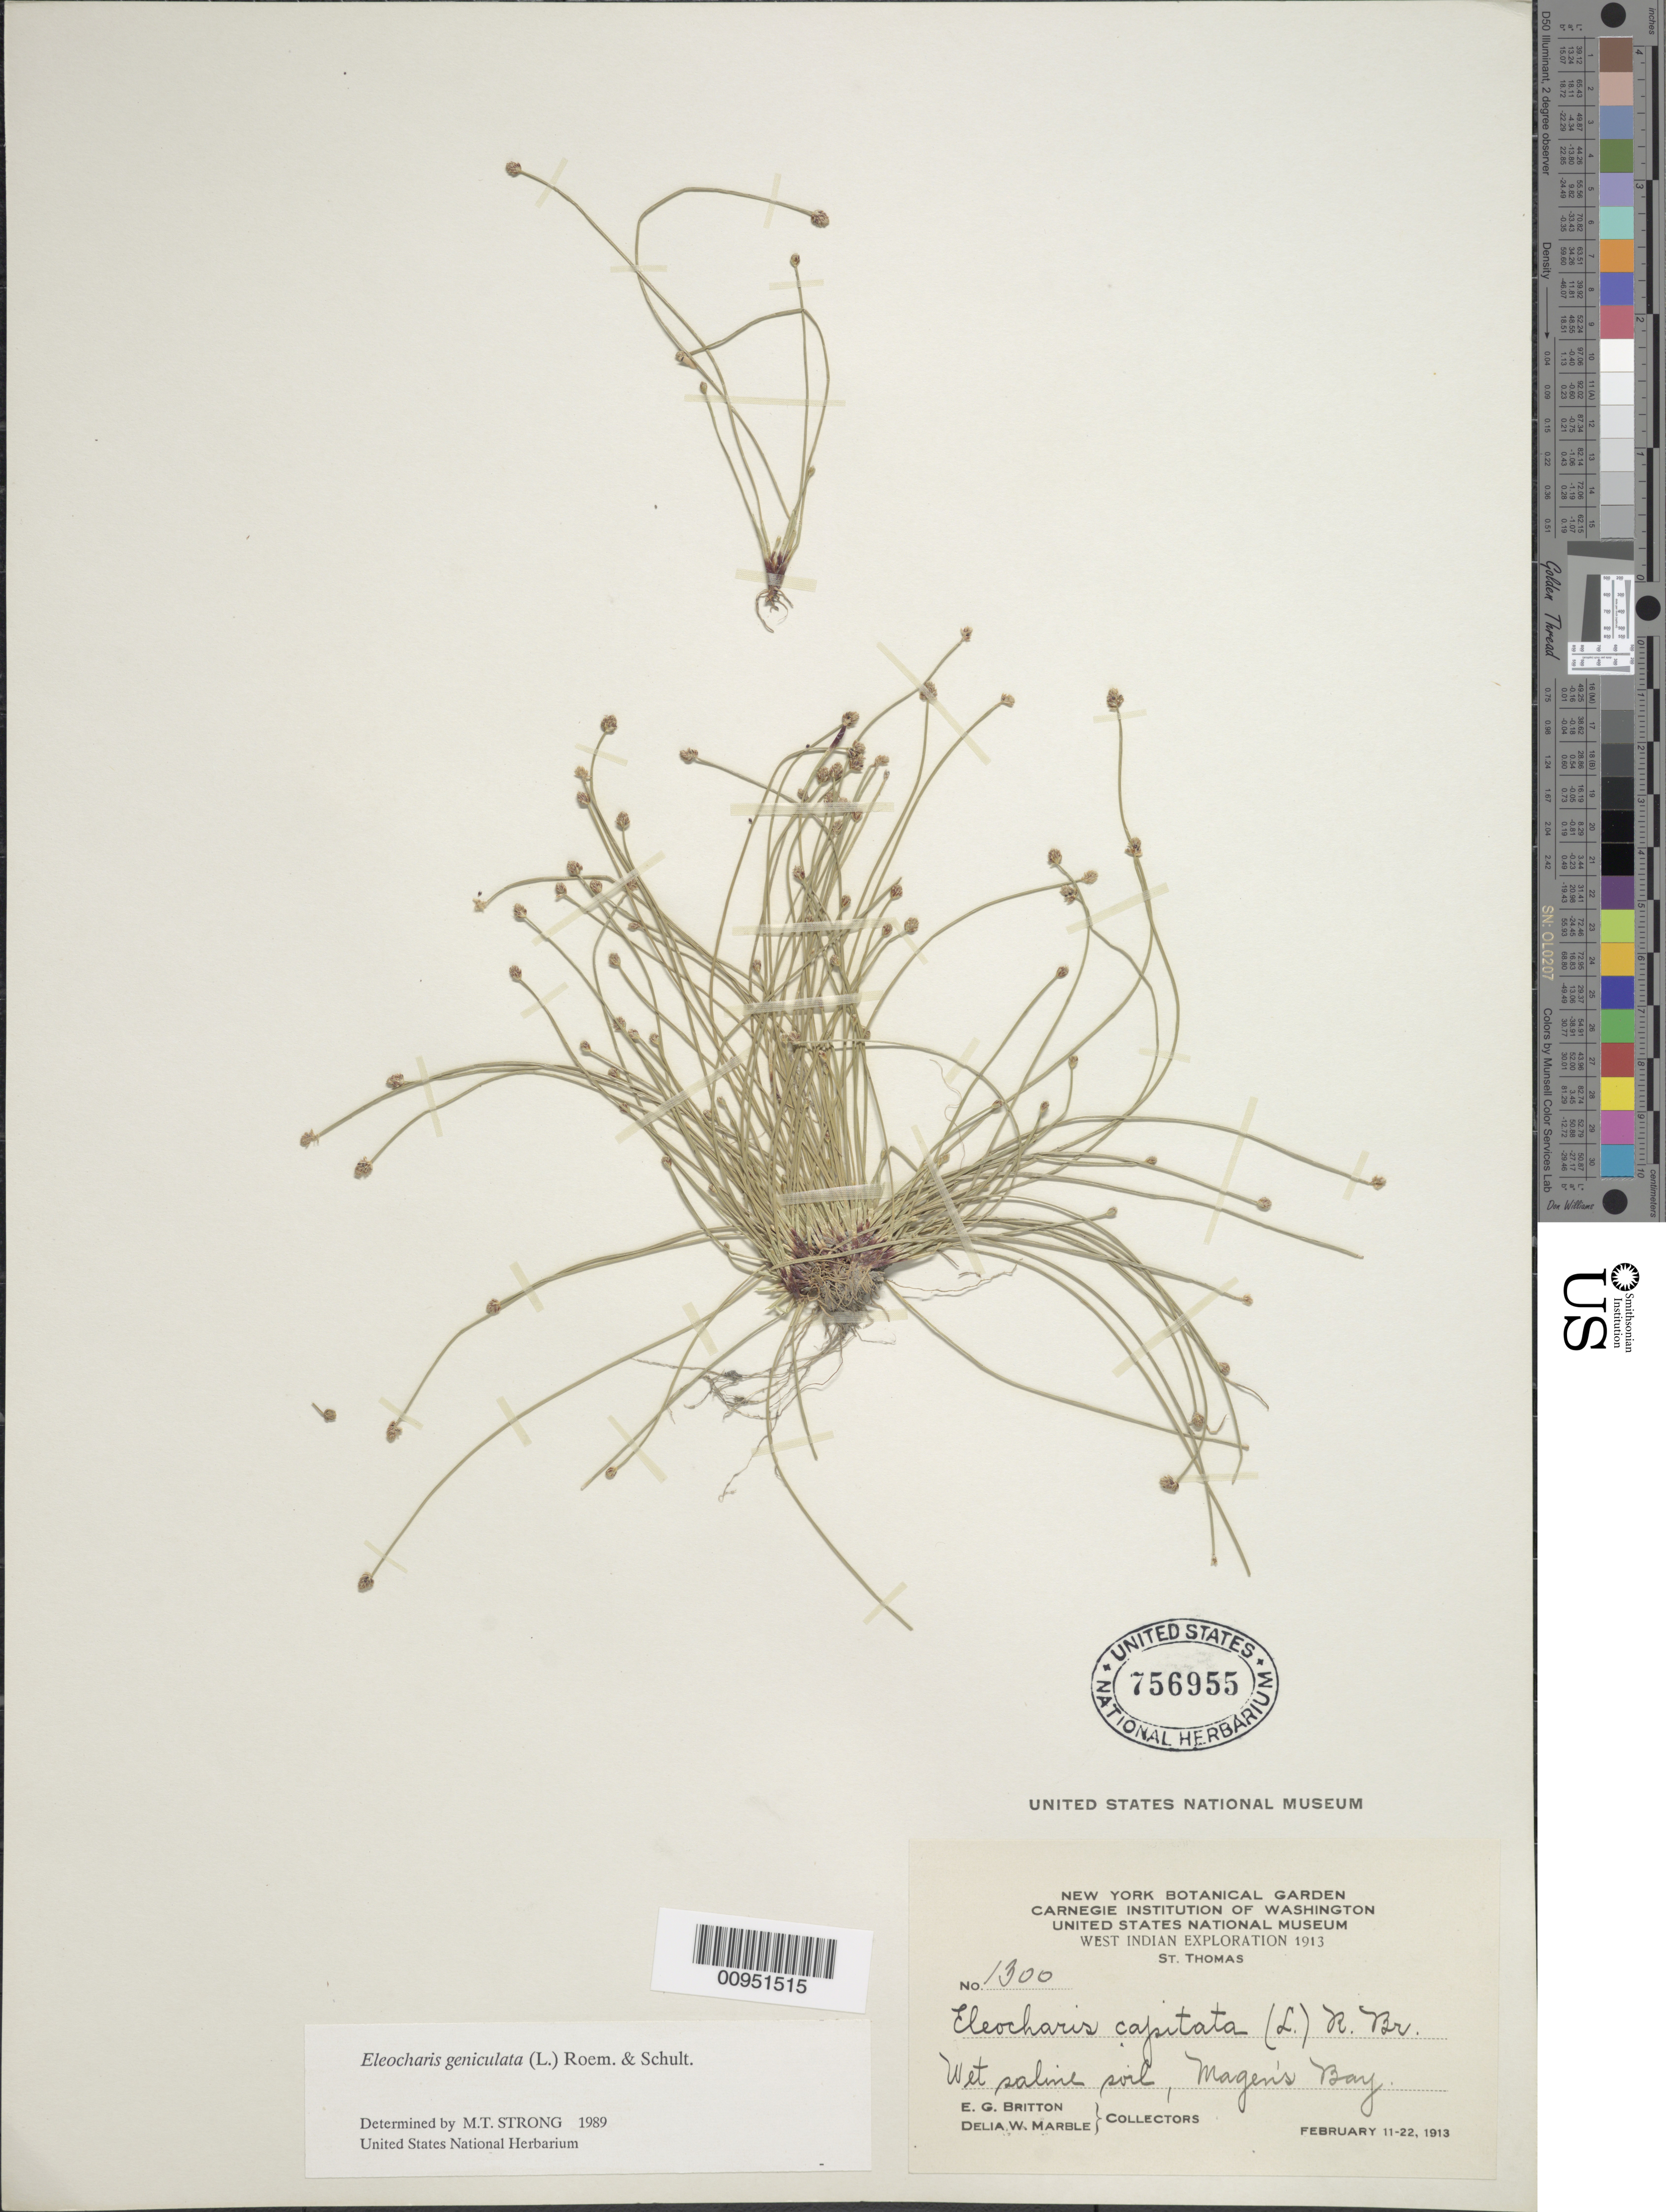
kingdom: Plantae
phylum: Tracheophyta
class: Liliopsida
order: Poales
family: Cyperaceae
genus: Eleocharis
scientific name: Eleocharis geniculata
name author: (L.) Roem. & Schult.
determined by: Strong, M. T., (US), Smithsonian Institution - National Museum of Natural History (UNITED STATES)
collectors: E. G. Britton & D. W. Marble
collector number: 1300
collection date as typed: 11 Feb 1913 to 22 Feb 1913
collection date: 1913-02-11/1913-02-22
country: U.S. Virgin Islands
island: St. Thomas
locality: Magen's Bay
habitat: Wet saline soil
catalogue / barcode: US 756955